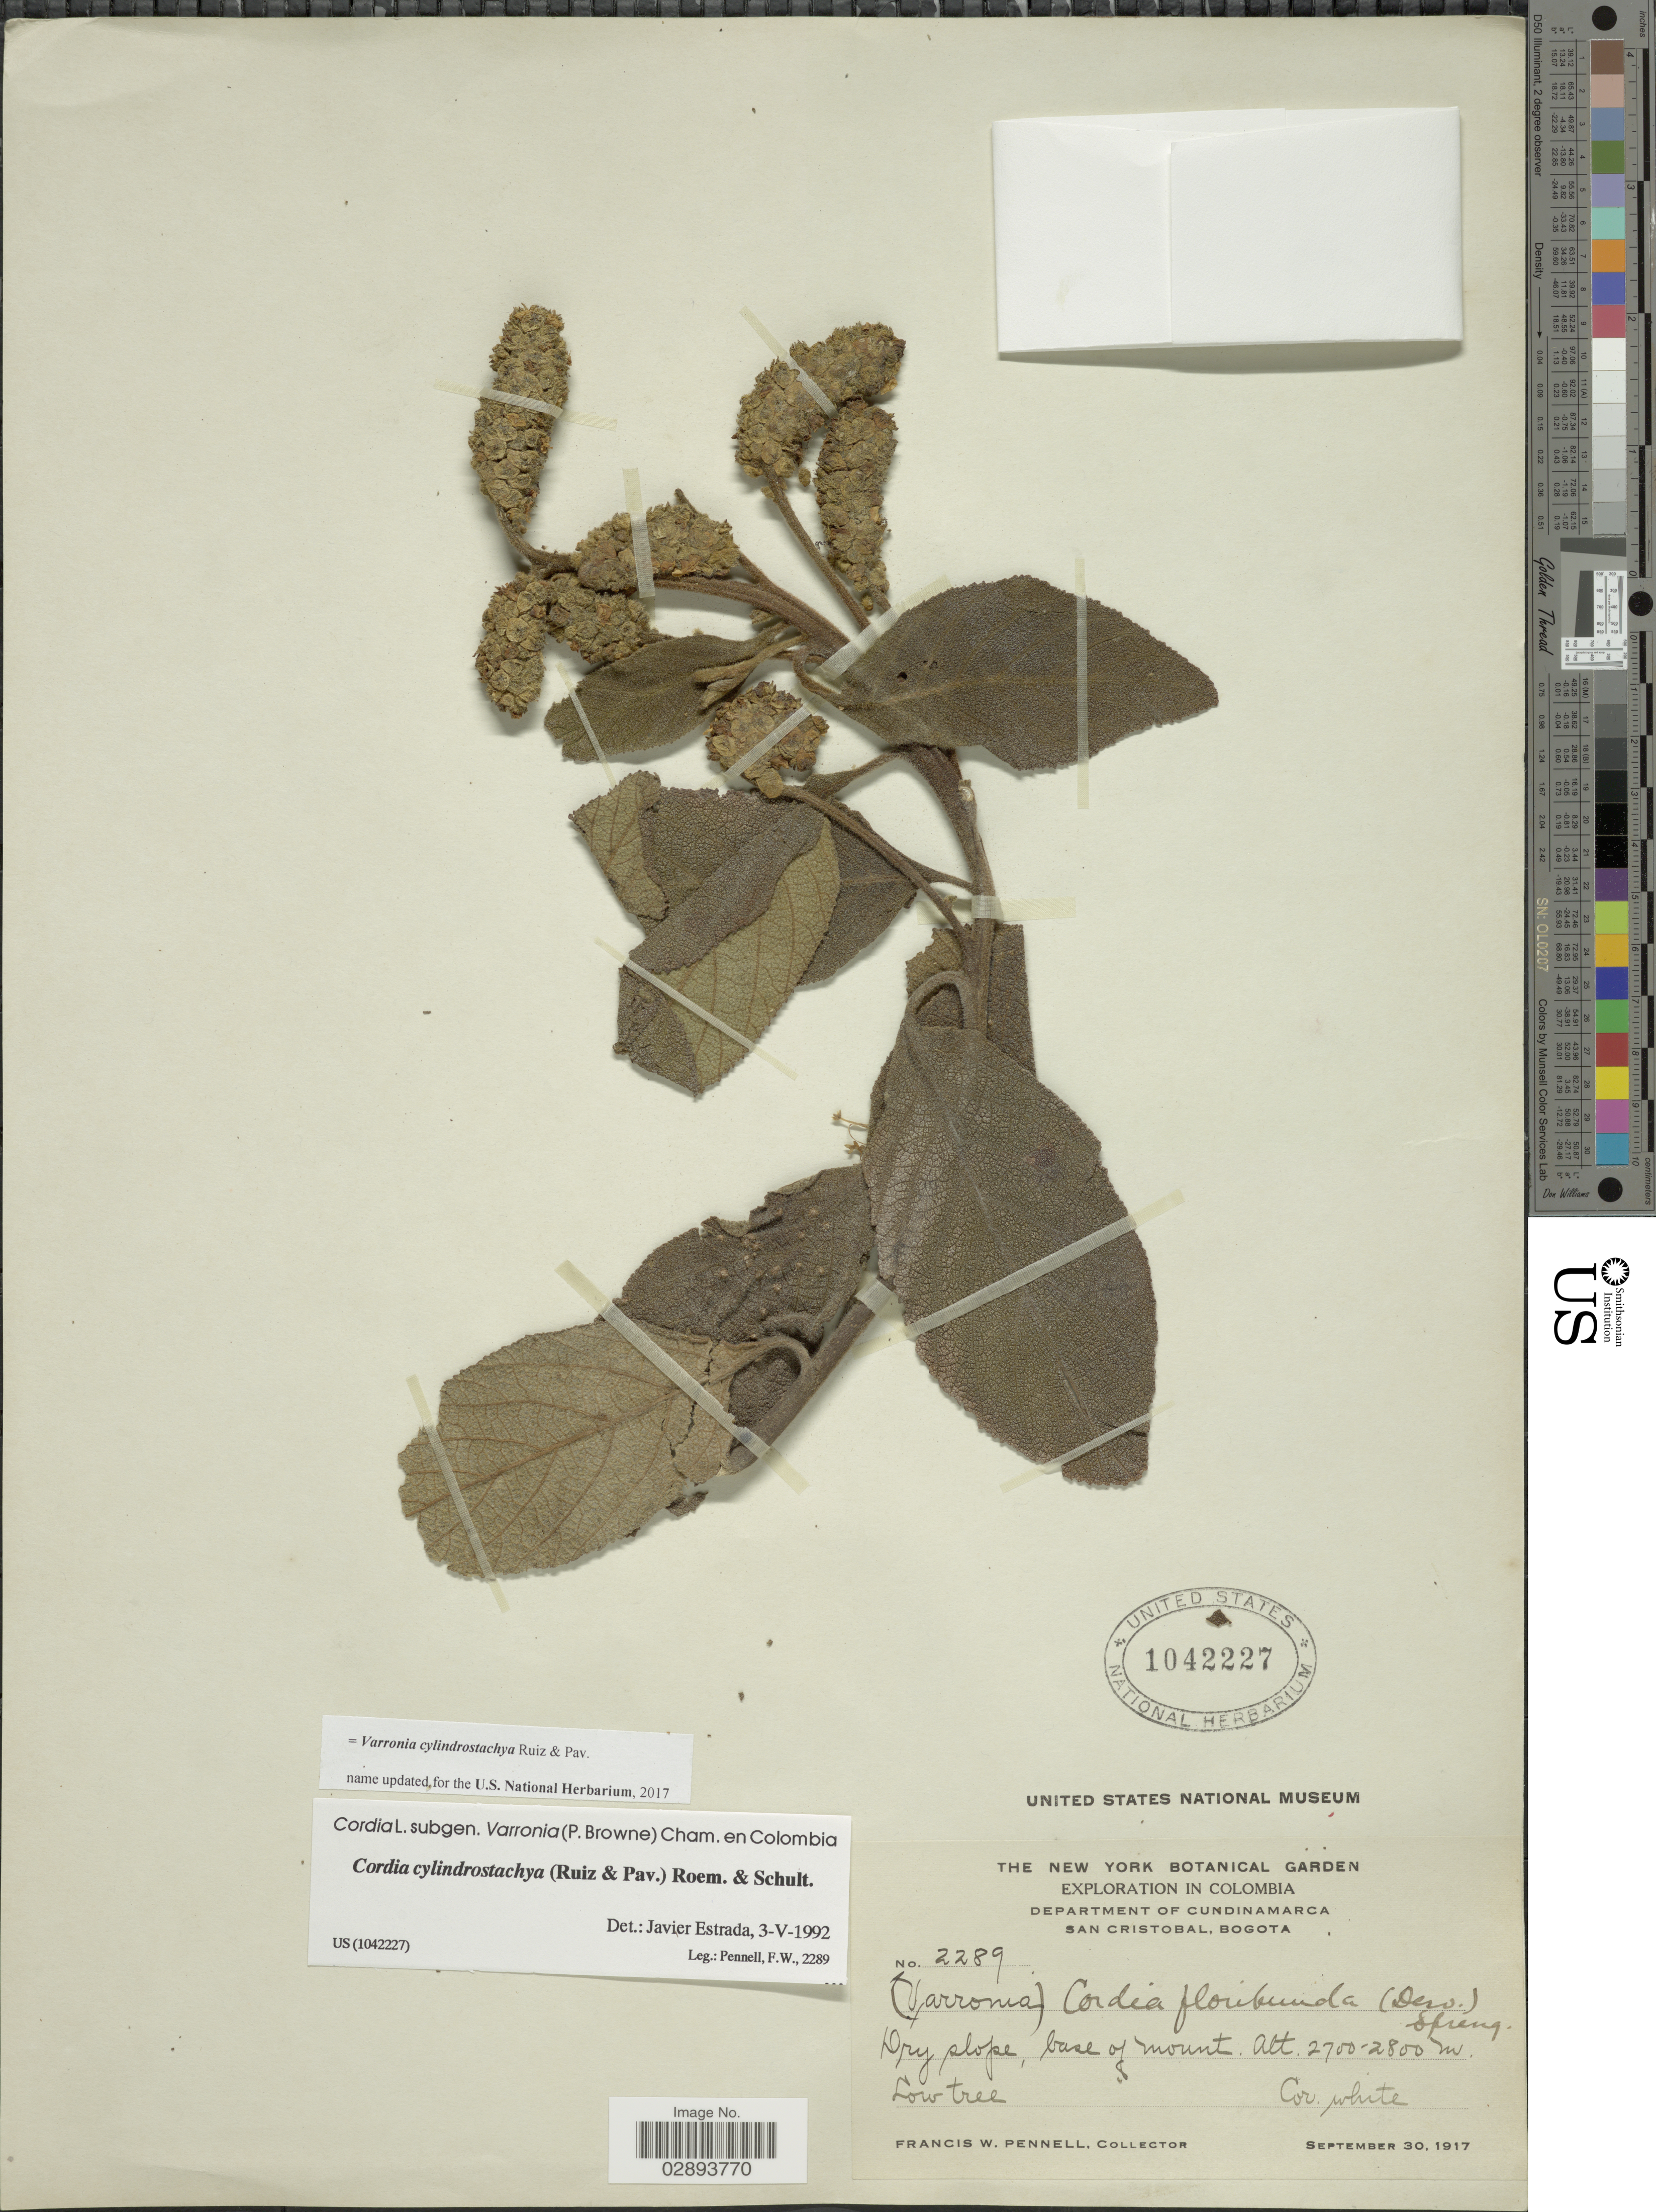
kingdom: Plantae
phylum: Tracheophyta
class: Magnoliopsida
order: Boraginales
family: Cordiaceae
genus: Varronia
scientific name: Varronia cylindrostachya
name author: Ruiz & Pav.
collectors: F. W. Pennell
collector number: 2289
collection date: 1917-09-30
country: Colombia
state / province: Cundinamarca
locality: Department of Cundinamarca, San Cristobal, Bogota. dry slope, base of mount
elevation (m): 2700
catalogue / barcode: US 1042227